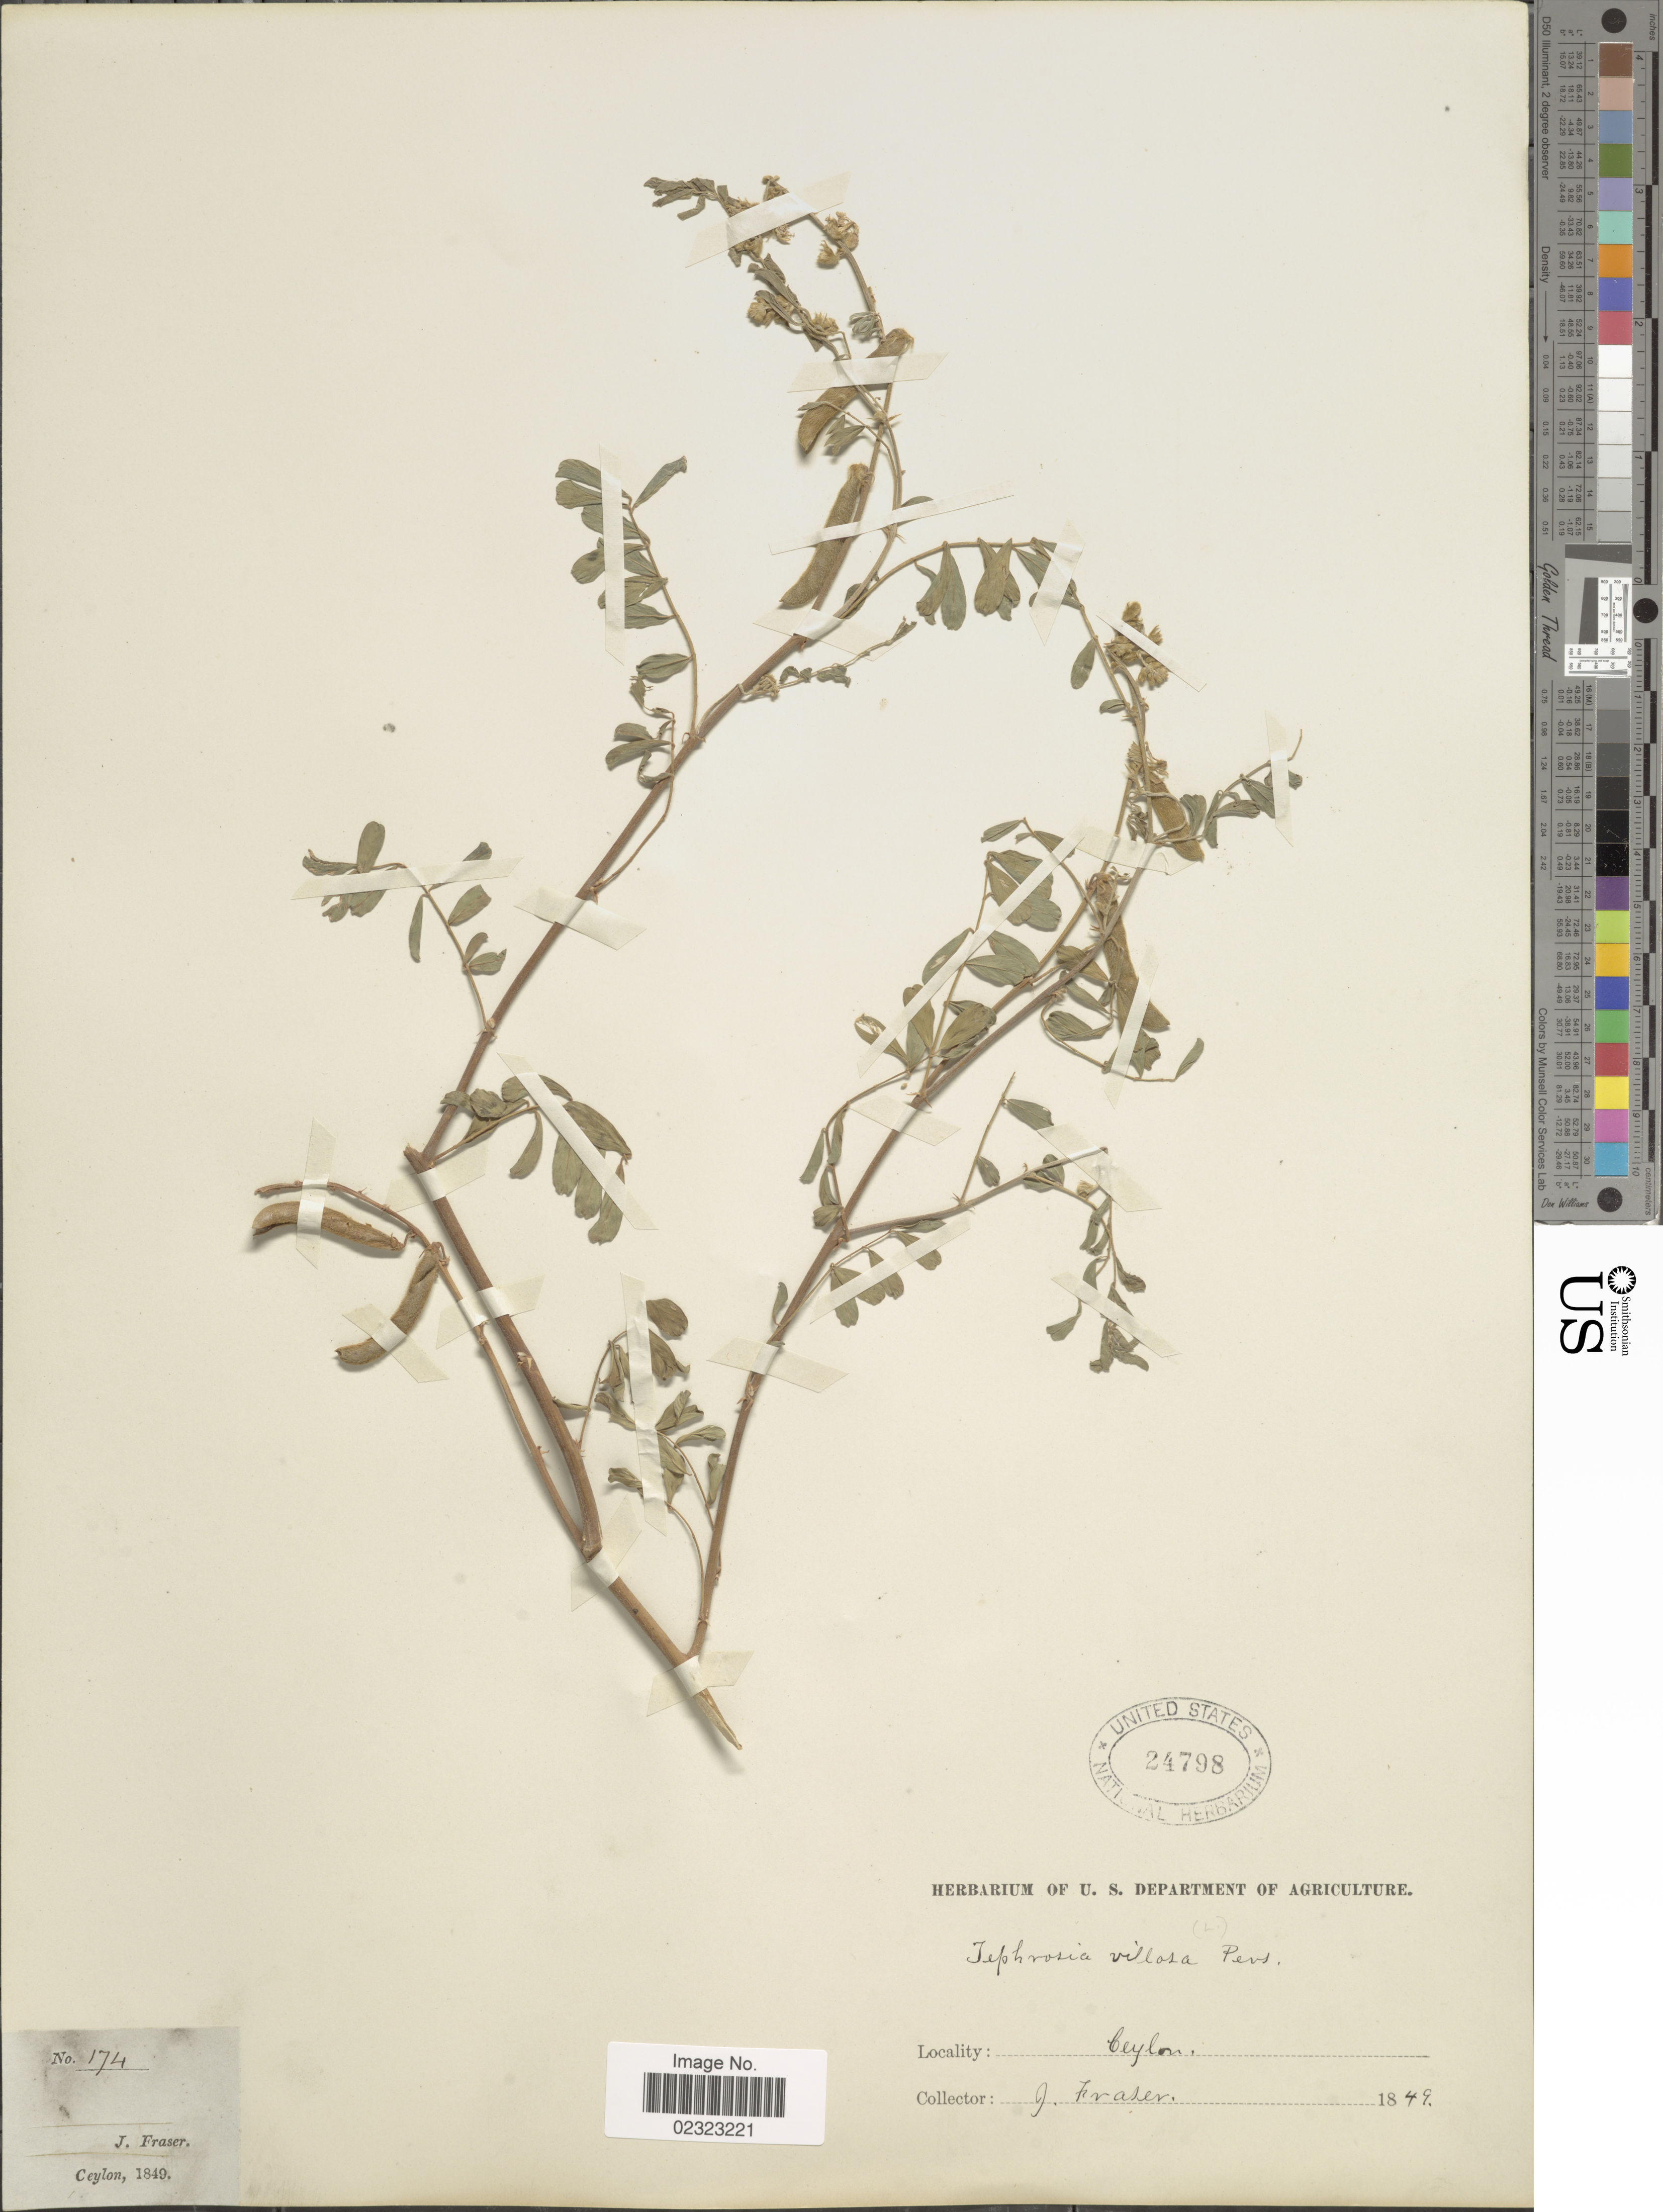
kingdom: Plantae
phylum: Tracheophyta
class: Magnoliopsida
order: Fabales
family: Fabaceae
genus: Tephrosia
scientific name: Tephrosia villosa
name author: Pers.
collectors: J. Fraser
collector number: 174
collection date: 1849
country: Sri Lanka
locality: Ceylon.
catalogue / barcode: US 24798